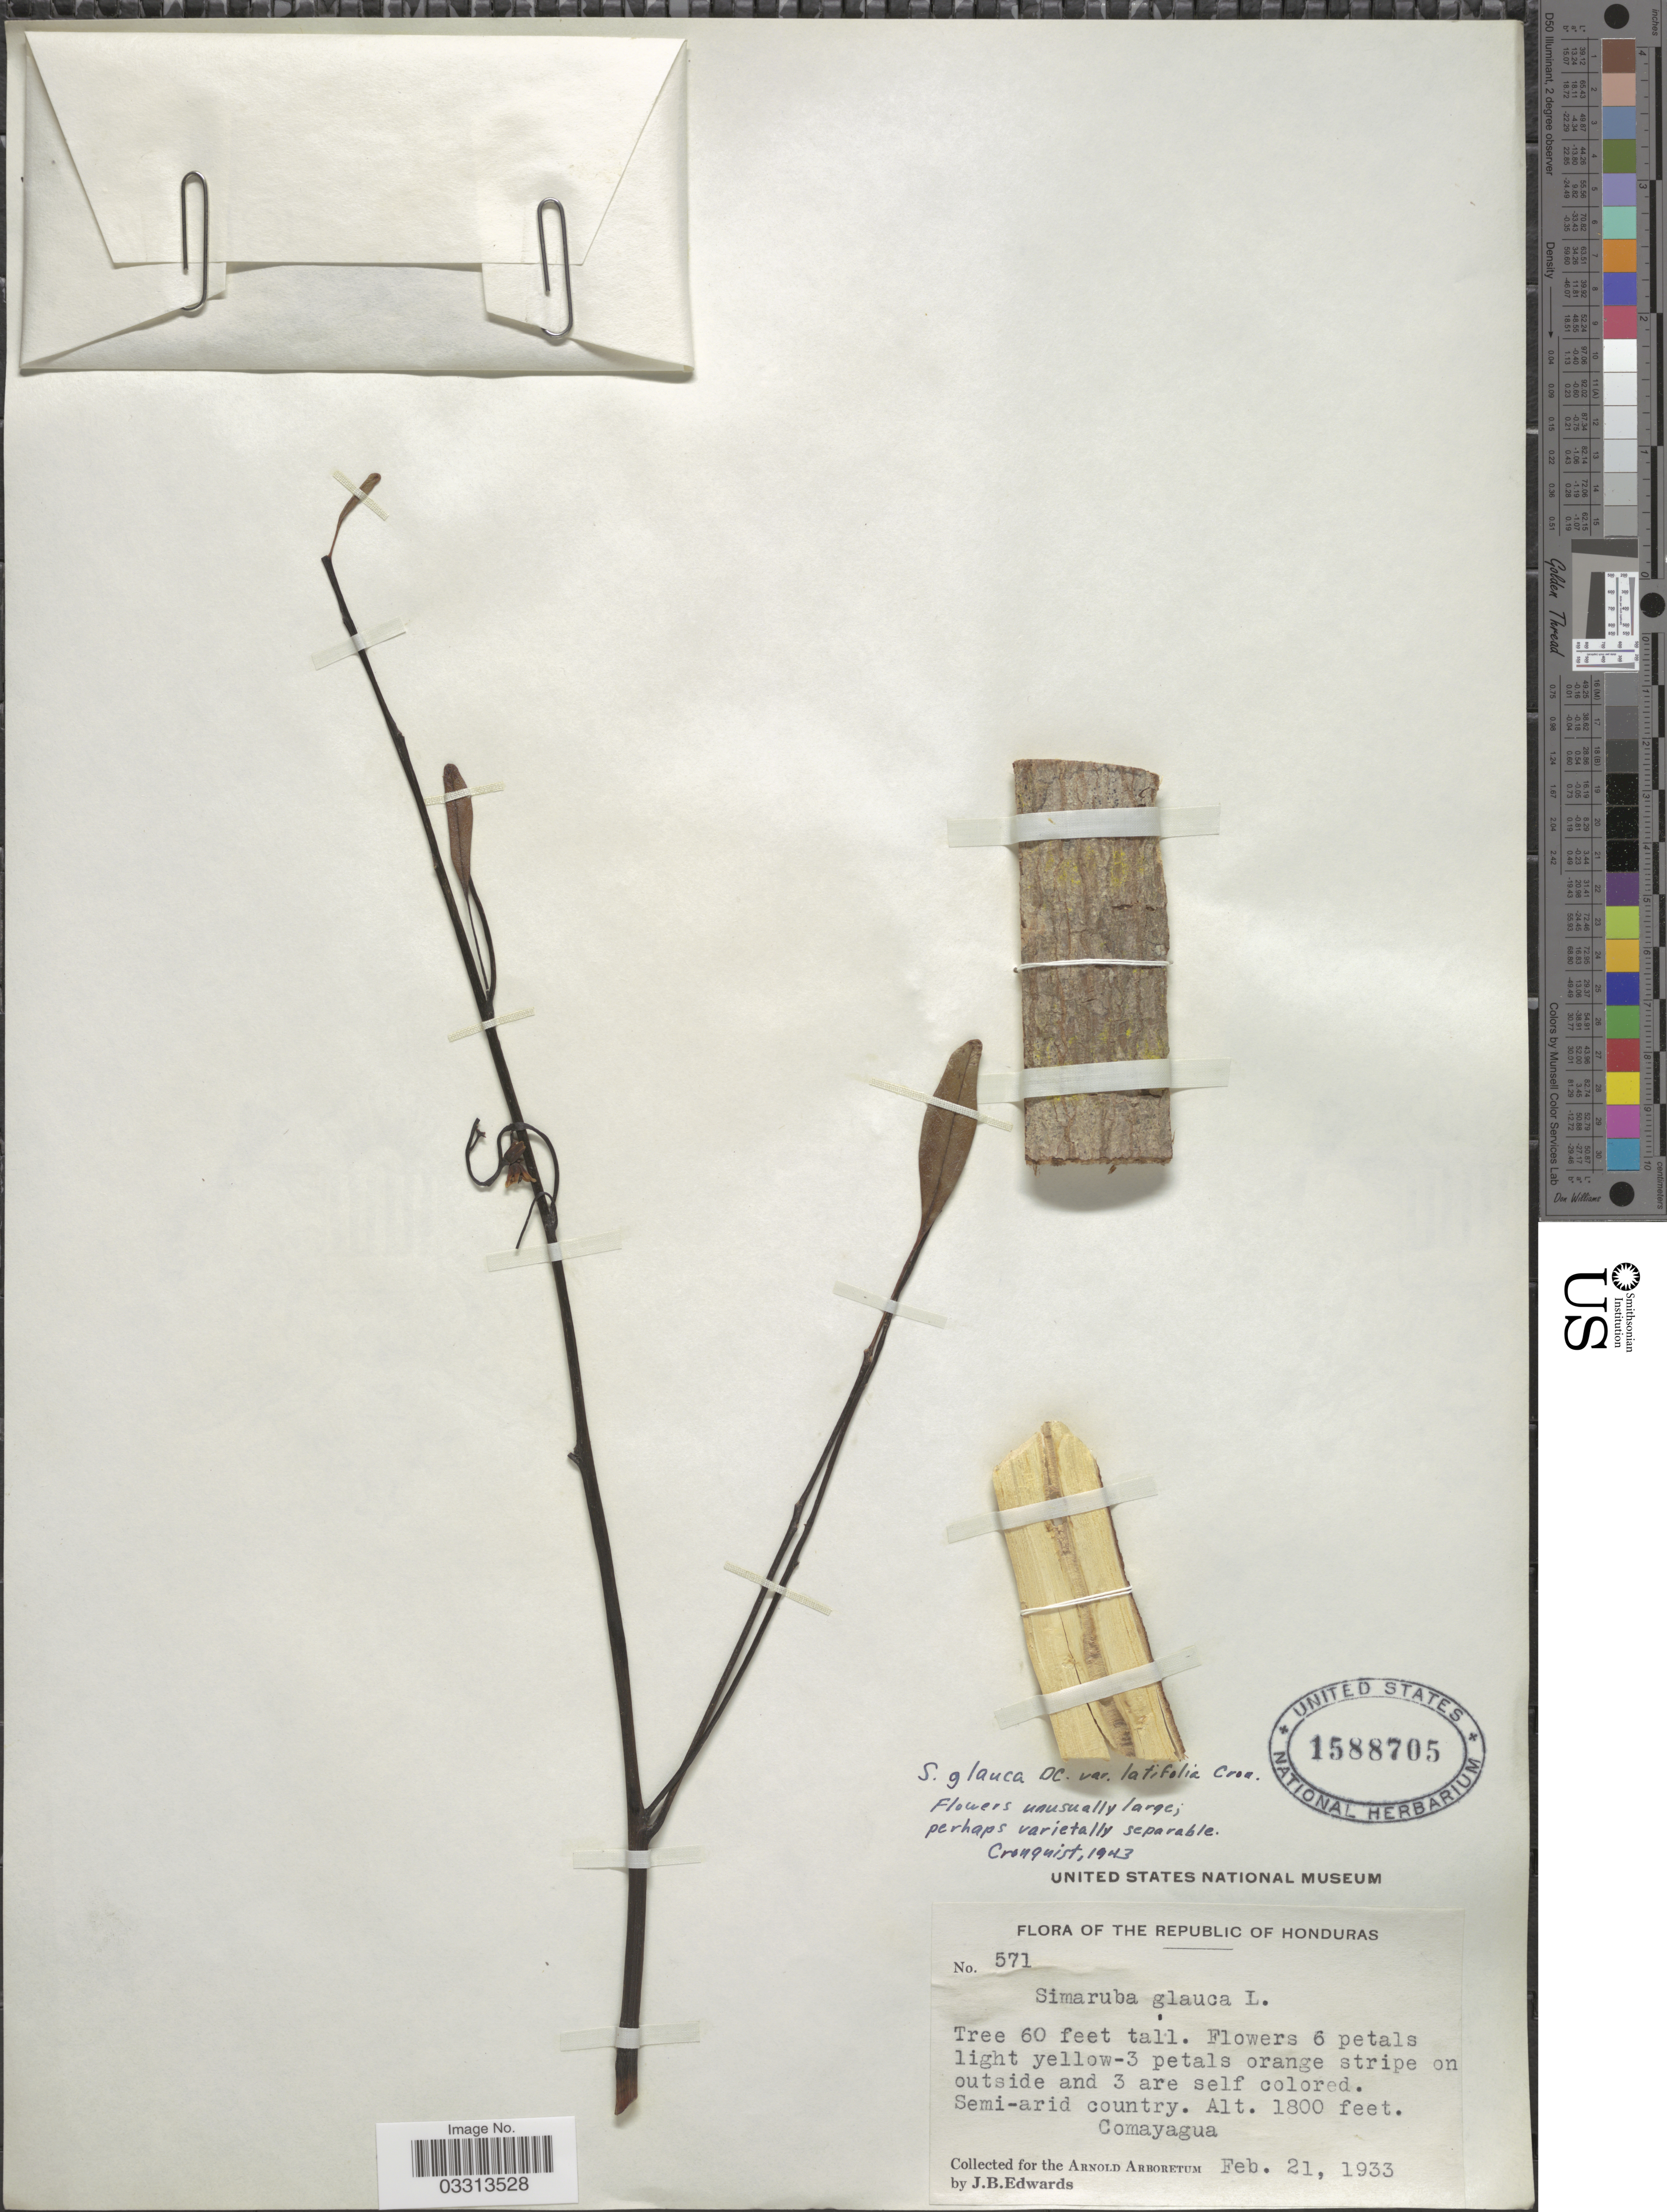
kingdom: Plantae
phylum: Tracheophyta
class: Magnoliopsida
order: Sapindales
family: Simaroubaceae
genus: Simarouba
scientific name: Simarouba glauca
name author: DC.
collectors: J. B. Edwards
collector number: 571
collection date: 1933-02-21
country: Honduras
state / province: Comayagua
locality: Semi-arid country.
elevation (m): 549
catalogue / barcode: US 1588705